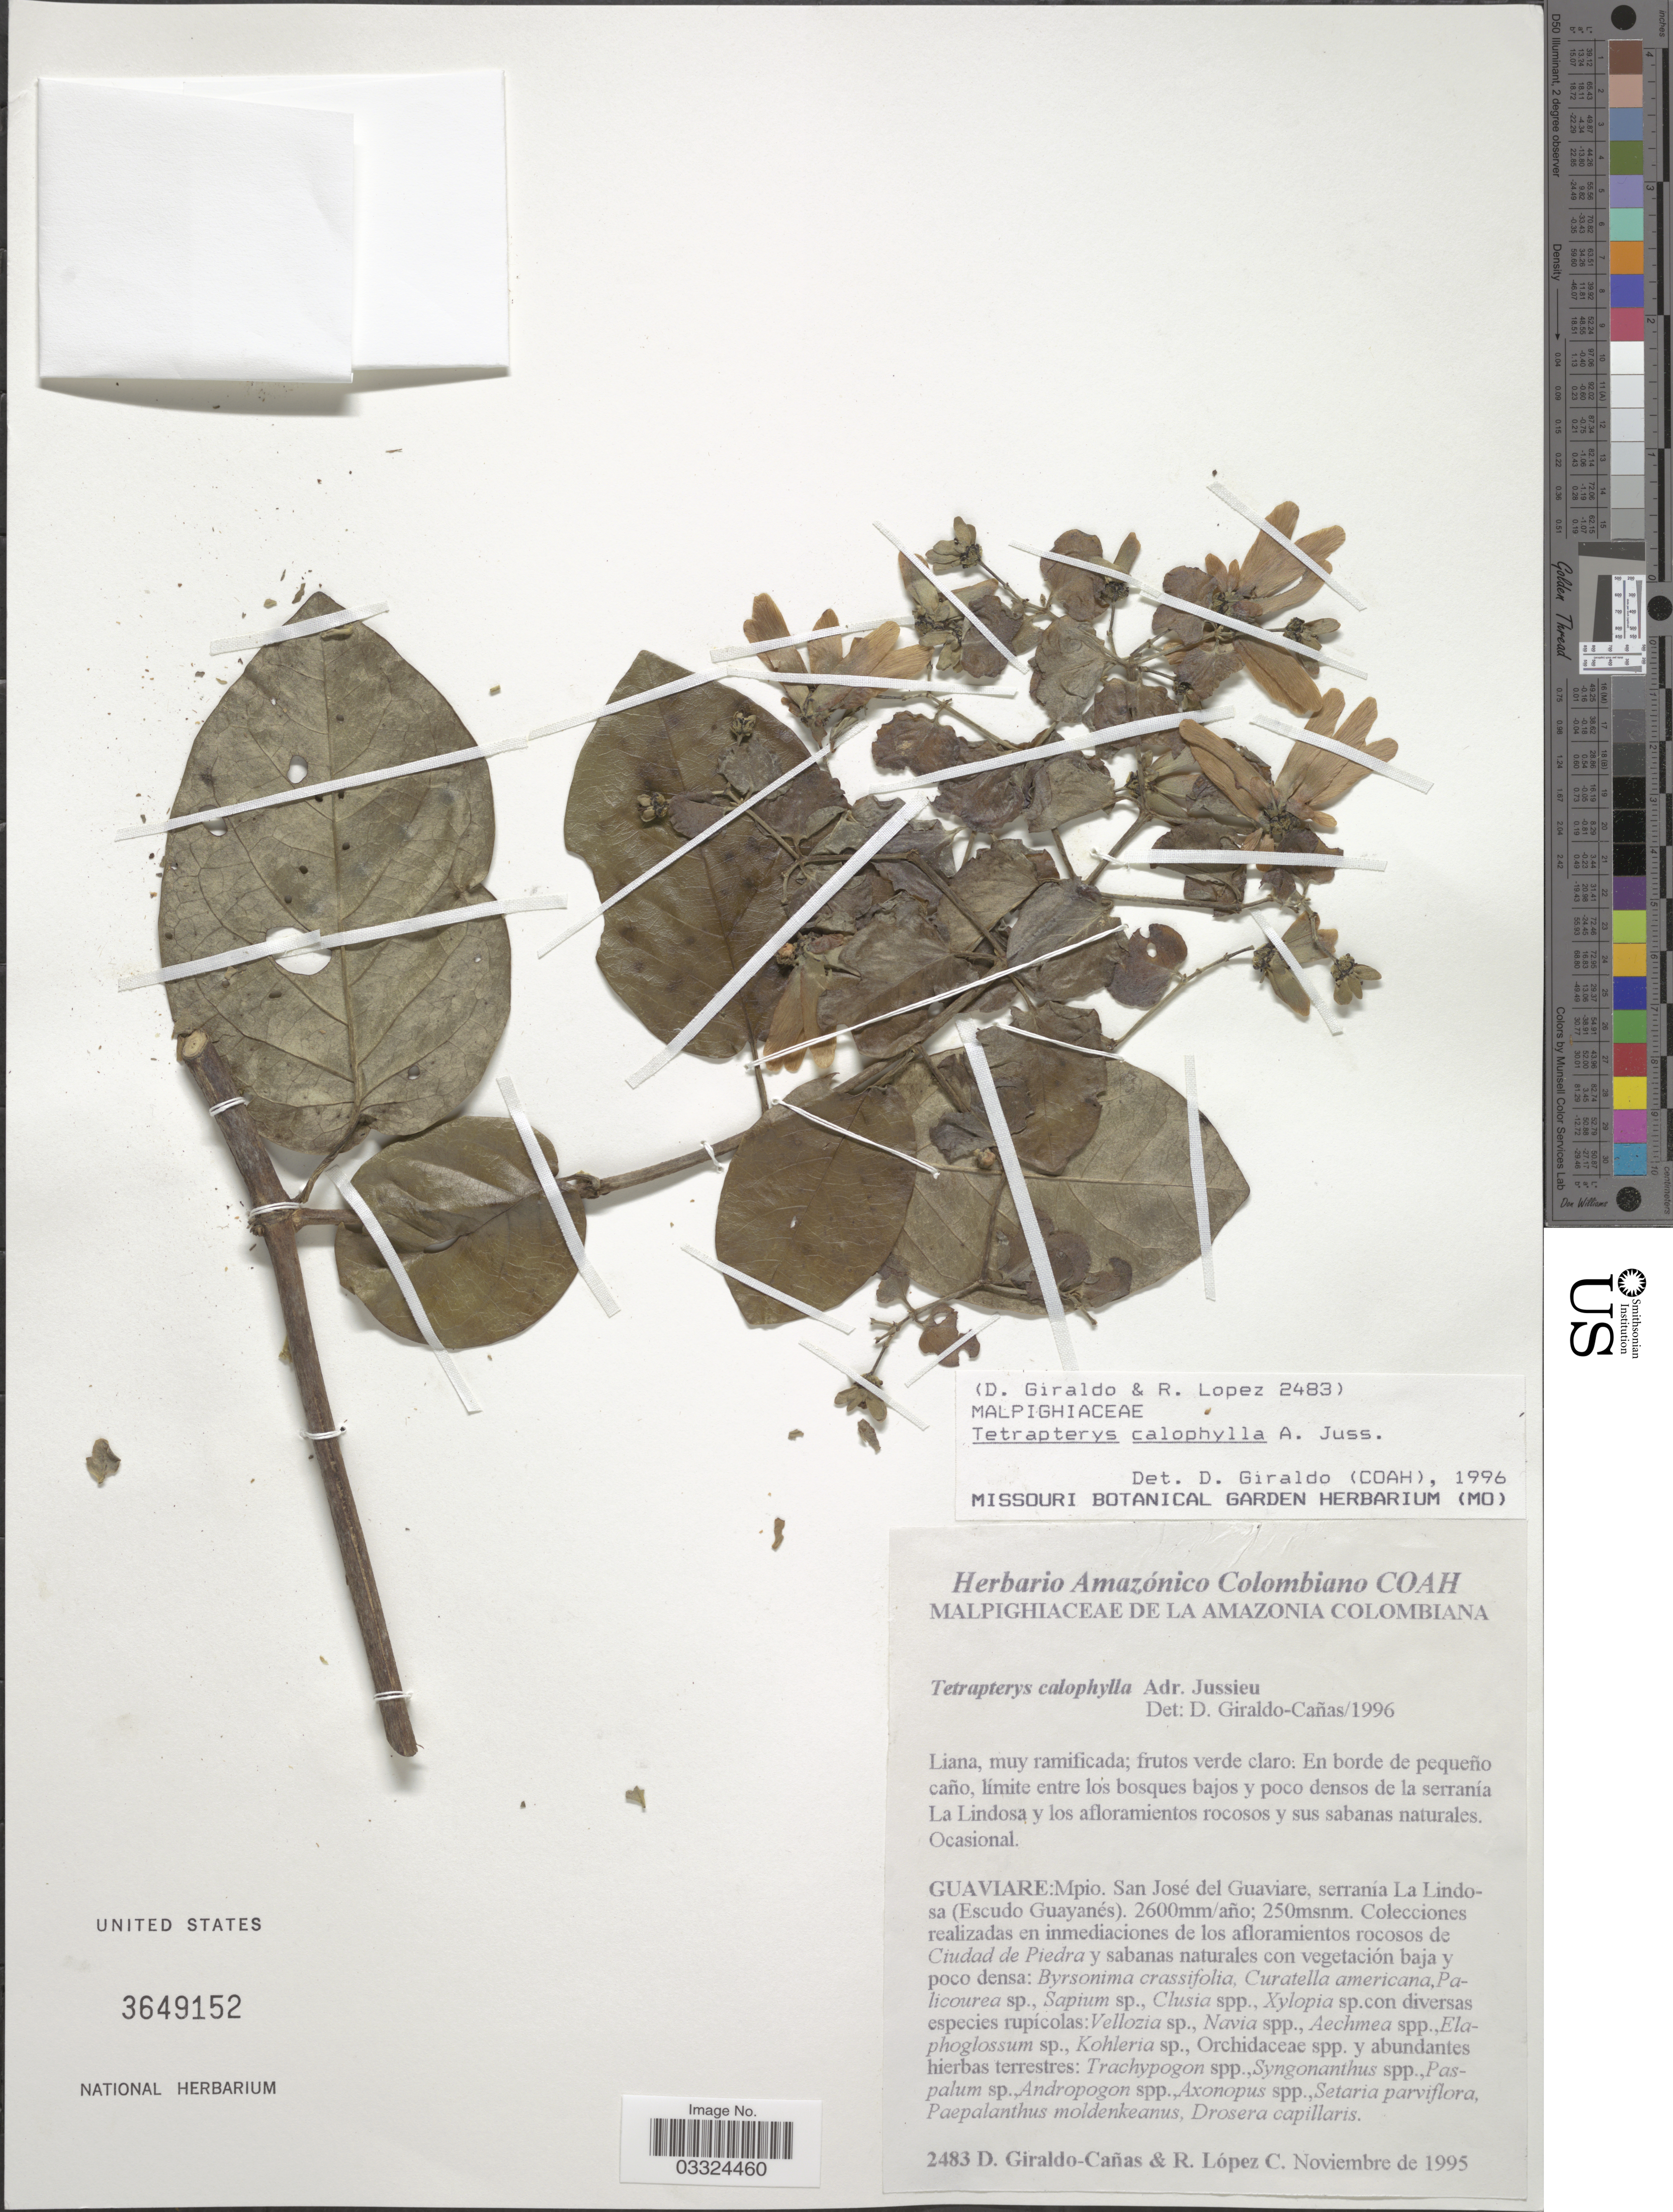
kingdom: Plantae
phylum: Tracheophyta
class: Magnoliopsida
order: Malpighiales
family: Malpighiaceae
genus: Tetrapterys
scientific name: Tetrapterys calophylla var. glabrifolia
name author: Griseb.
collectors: D. Giraldo-Cañas & R. López C.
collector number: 2483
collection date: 1995-11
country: Colombia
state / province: Guaviare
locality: Mpio. San José del Guaviare, serranía La Lindosa (Escudo Guayanés).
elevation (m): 250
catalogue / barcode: US 3649152